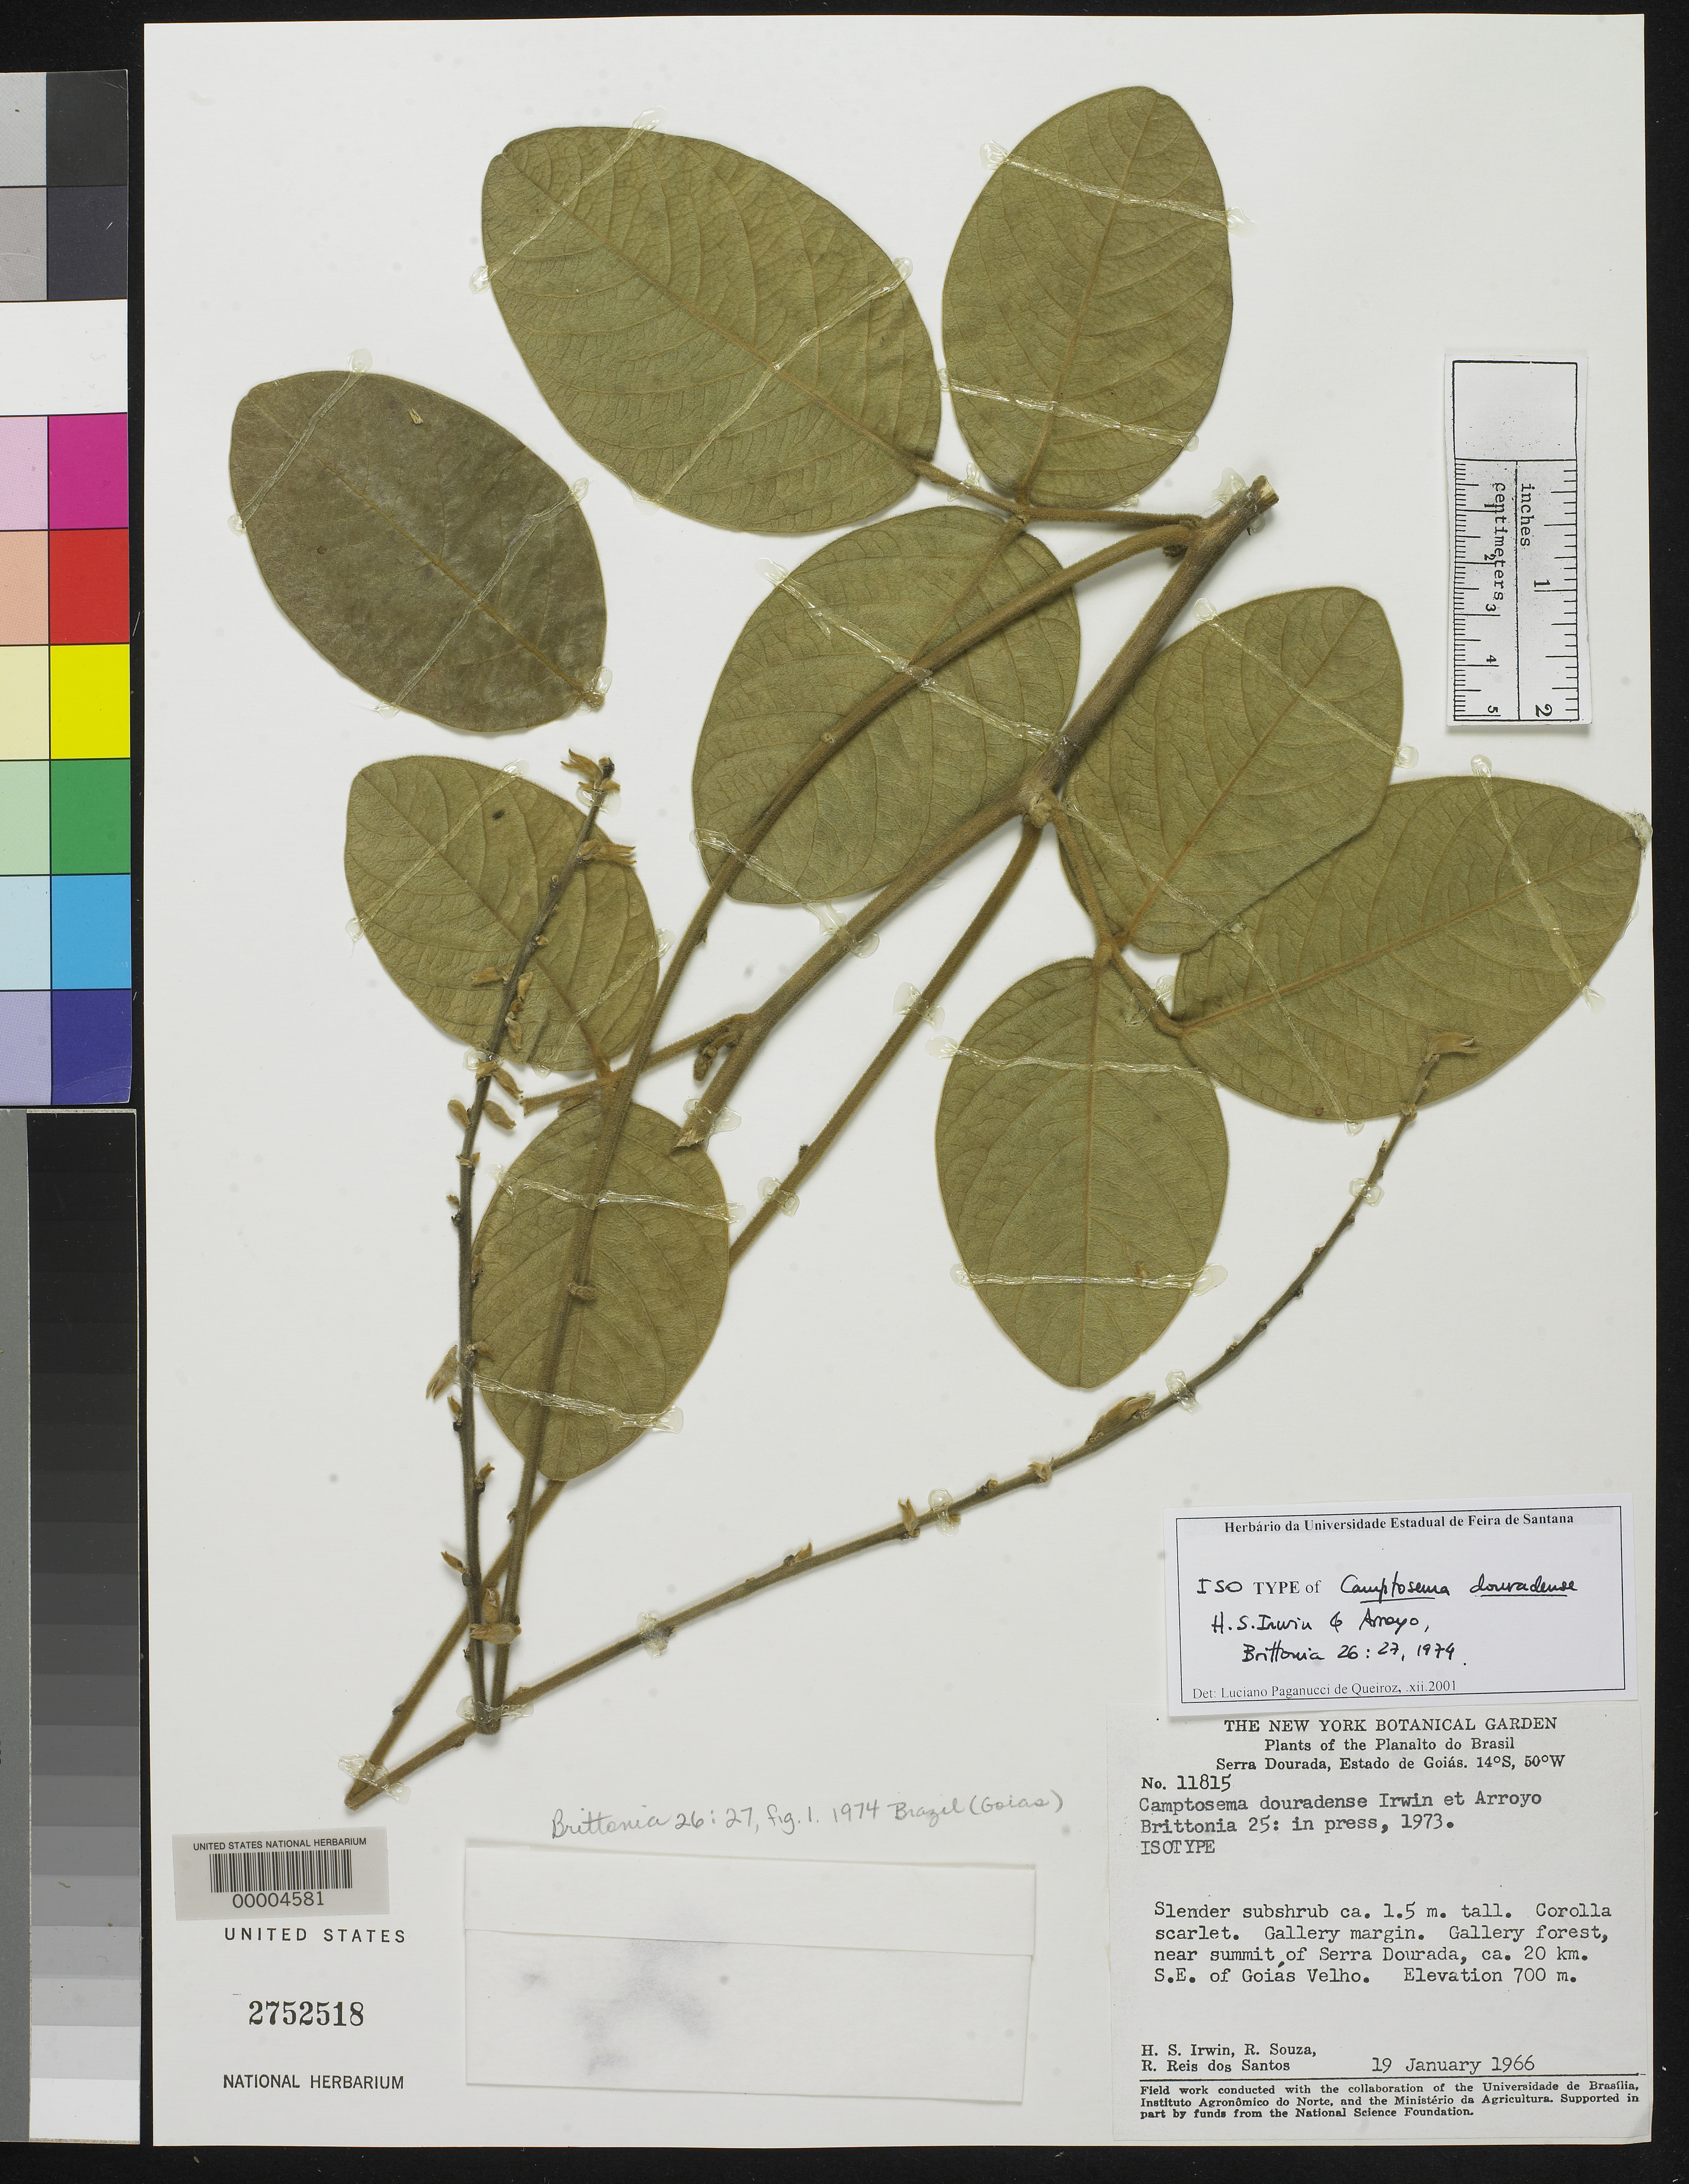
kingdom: Plantae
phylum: Tracheophyta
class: Magnoliopsida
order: Fabales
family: Fabaceae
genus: Camptosema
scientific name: Camptosema douradense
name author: H.S. Irwin & Arroyo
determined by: Queiróz, L. P. de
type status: Isotype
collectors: H. Irwin, R. Souza & R. G. P. Santos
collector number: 11815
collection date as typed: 19 Jan 1966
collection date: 1966-01-19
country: Brazil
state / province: Goiás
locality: Serra Dourada, 20 km. SE of Goias Velho.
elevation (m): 700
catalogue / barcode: US 2752518